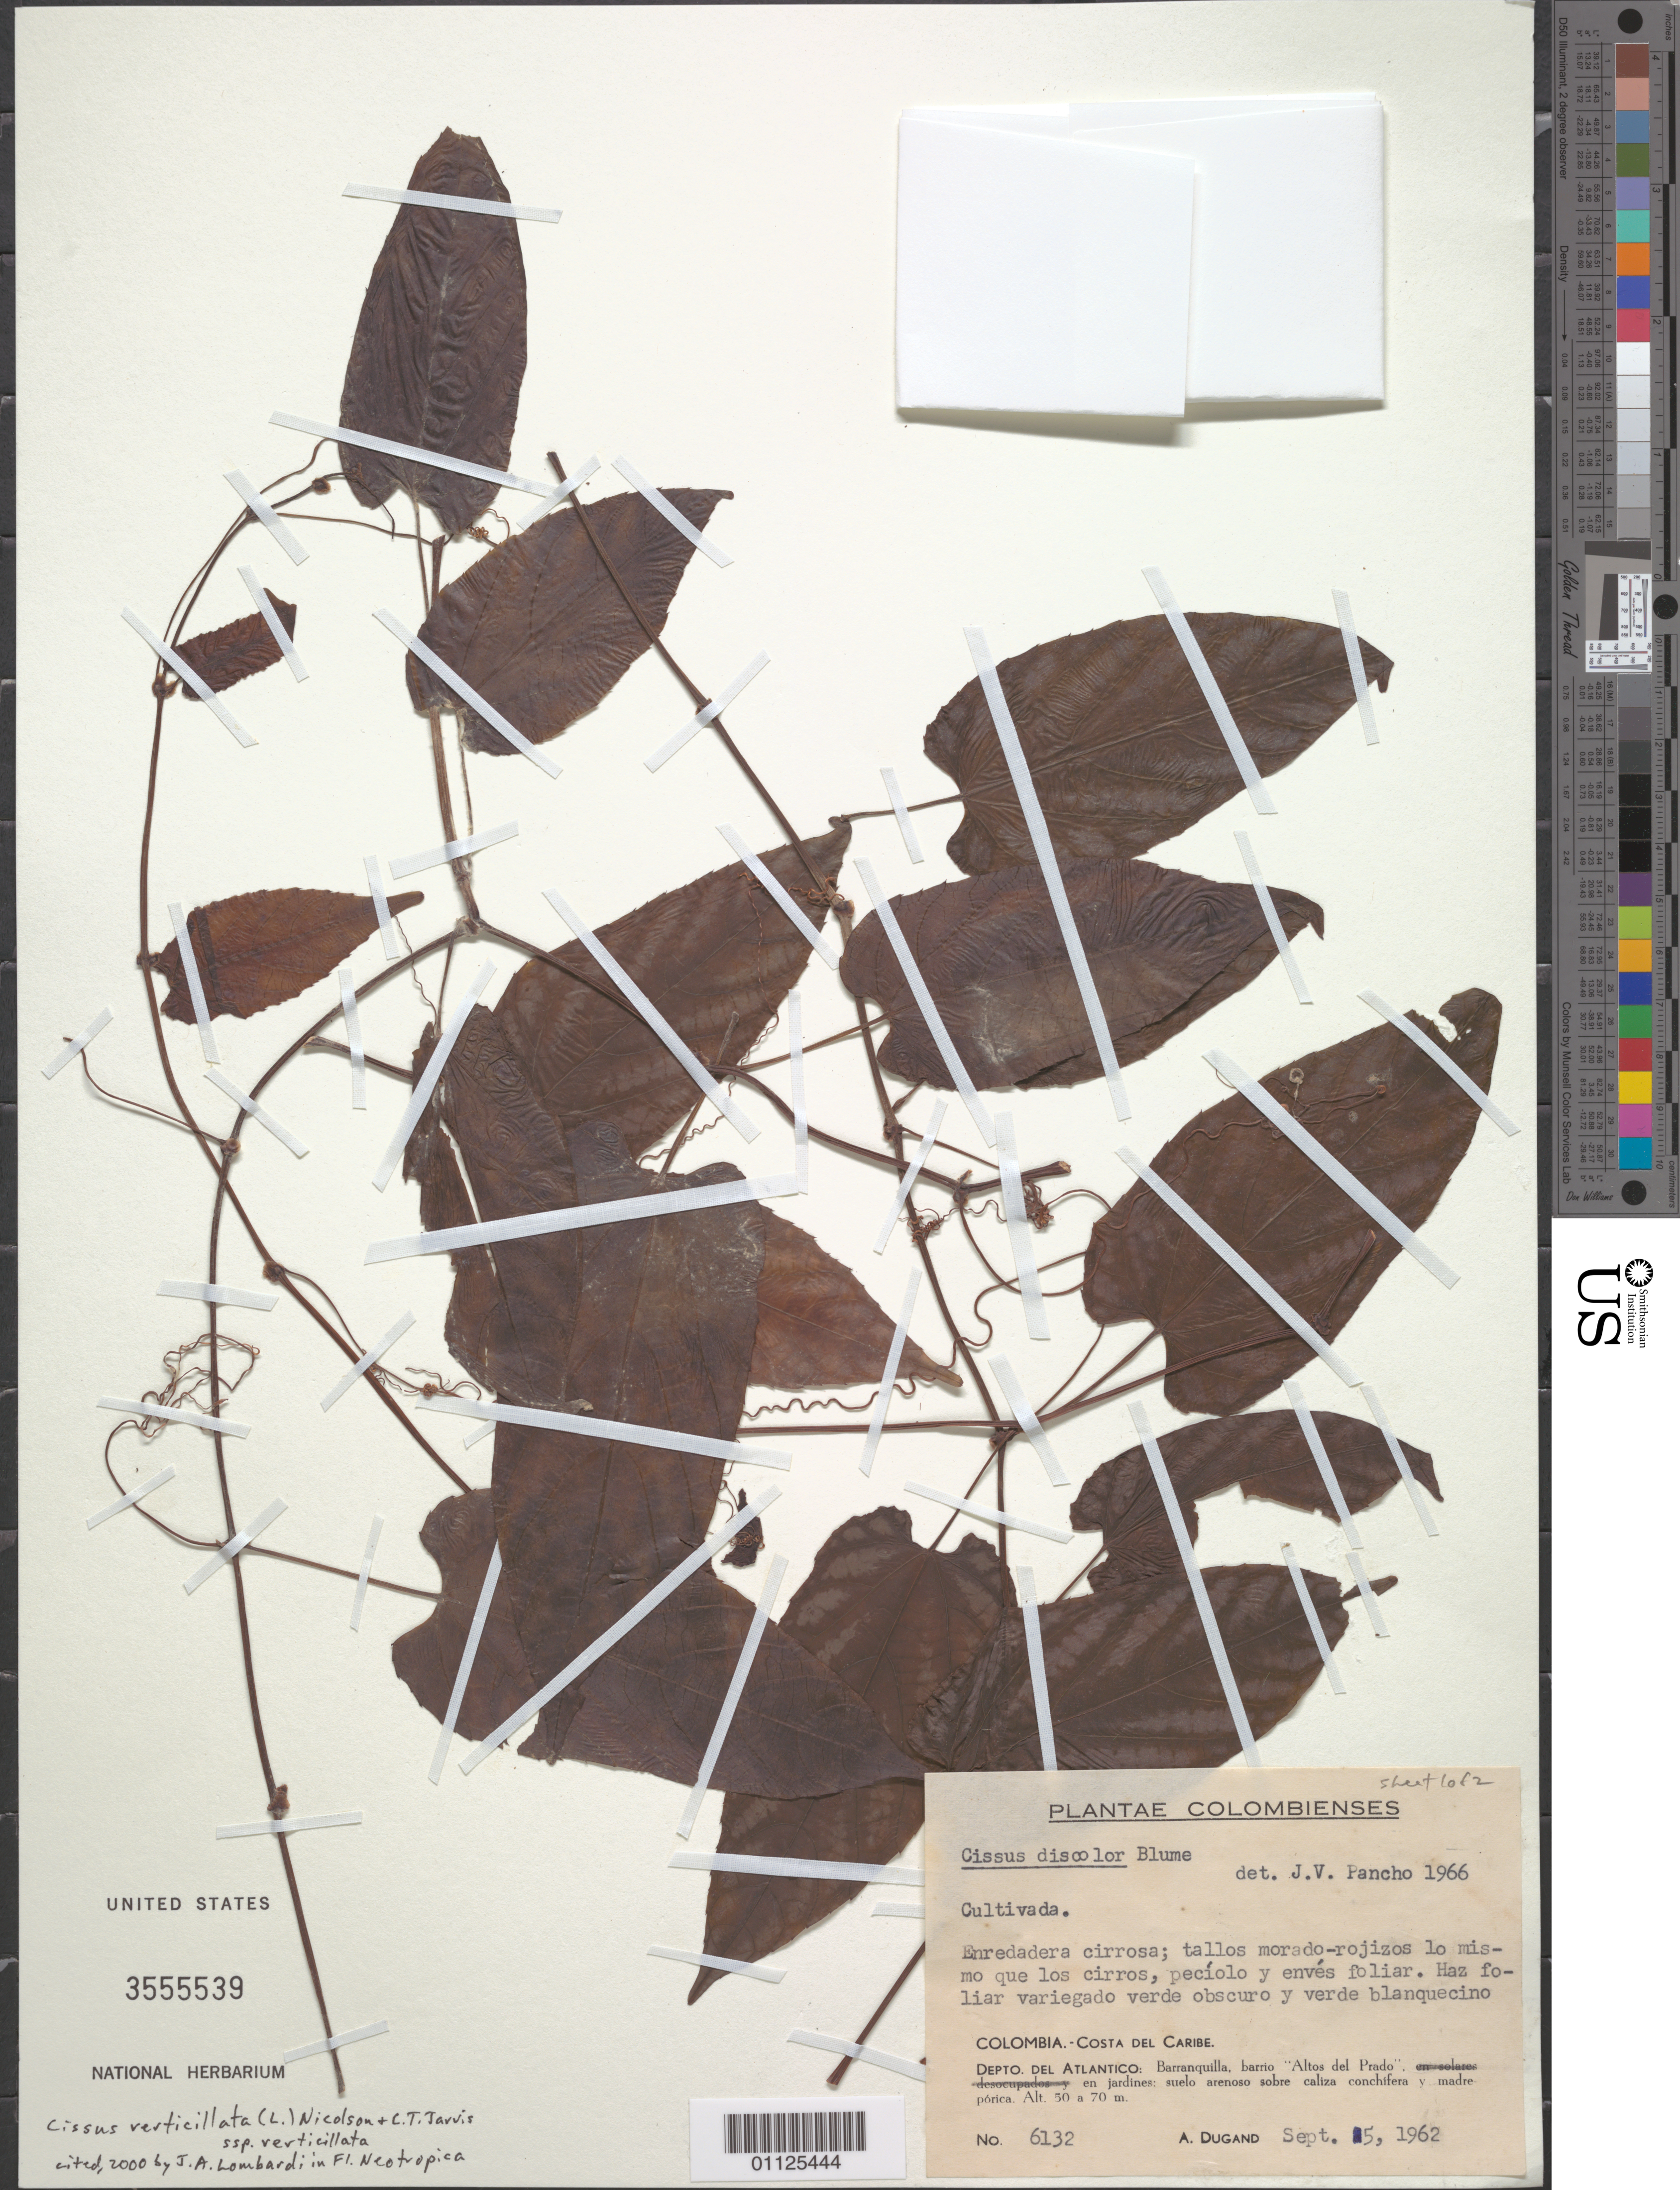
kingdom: Plantae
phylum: Tracheophyta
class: Magnoliopsida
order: Vitales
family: Vitaceae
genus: Cissus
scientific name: Cissus verticillata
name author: (L.) Nicolson & C.E. Jarvis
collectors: A. Dugand G.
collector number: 6132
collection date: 1962-09-05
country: Colombia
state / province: Atlántico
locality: Costa del Caribe.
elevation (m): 50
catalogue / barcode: US 3555539